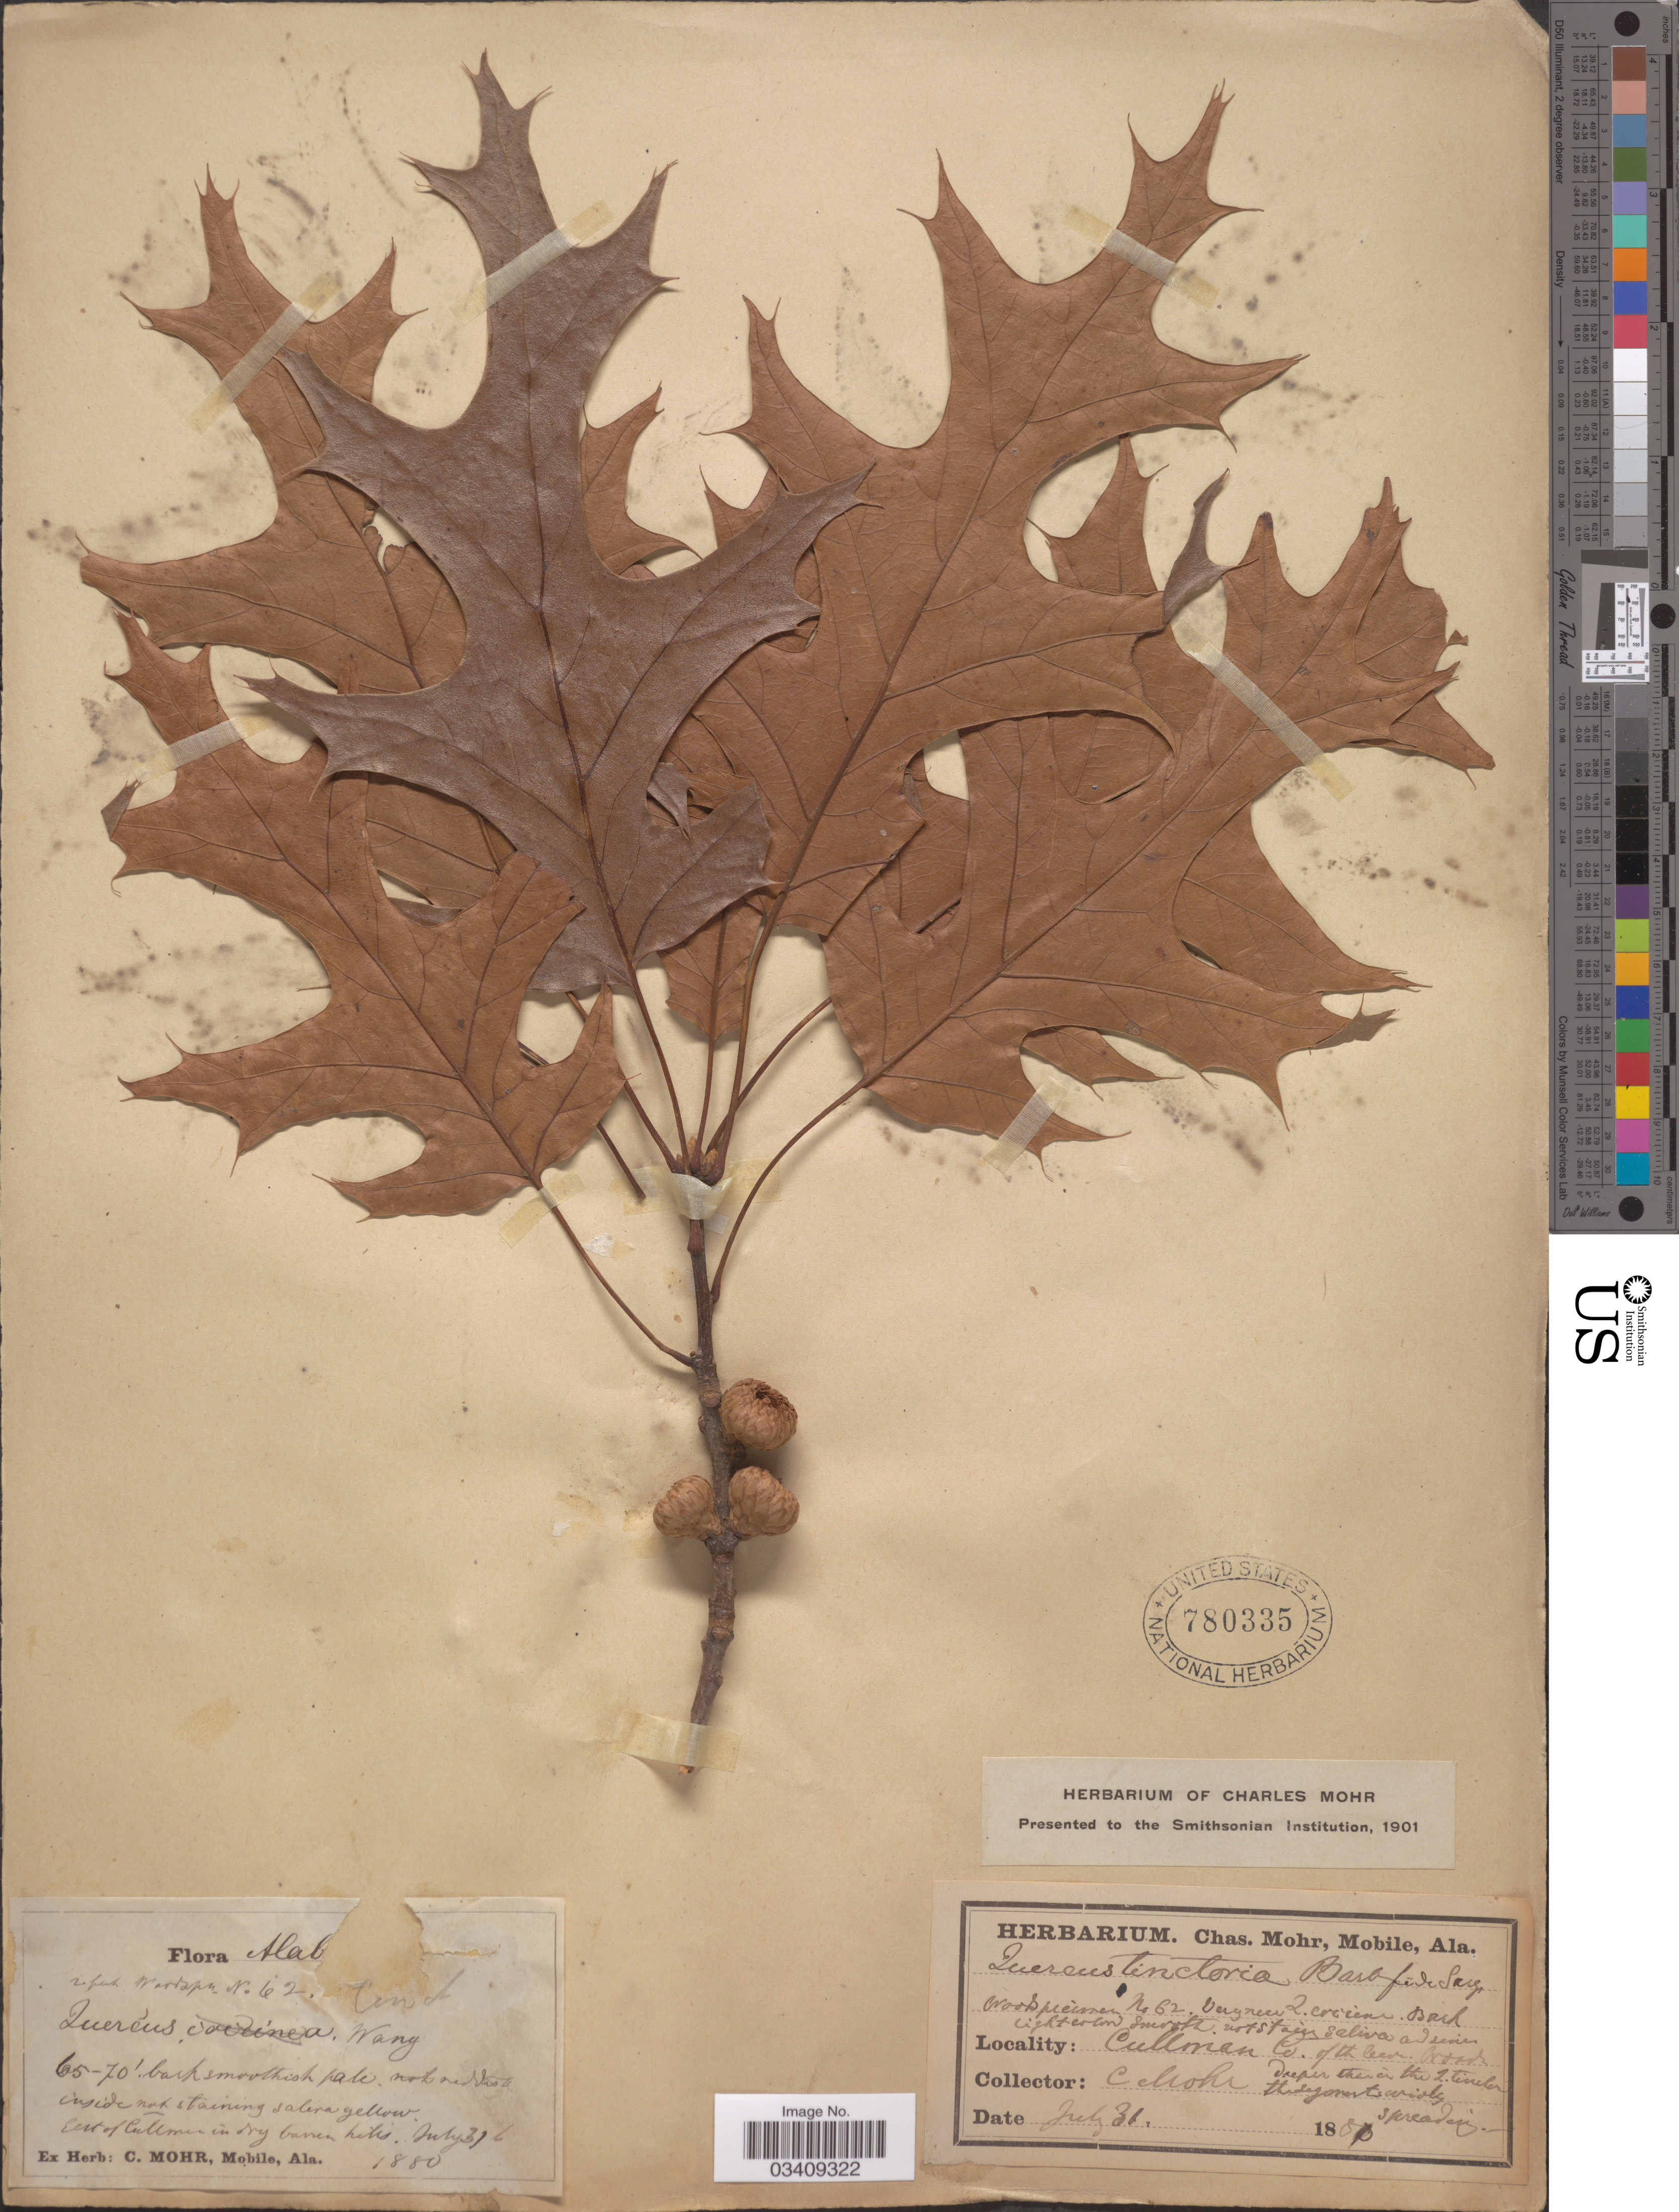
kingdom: Plantae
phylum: Tracheophyta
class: Magnoliopsida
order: Fagales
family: Fagaceae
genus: Quercus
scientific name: Quercus velutina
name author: Lam.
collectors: Mohr, C. T. (herbarium)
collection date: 1880-07-31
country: United States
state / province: Alabama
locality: East of Cullman in dry barren hills.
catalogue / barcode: US 780335